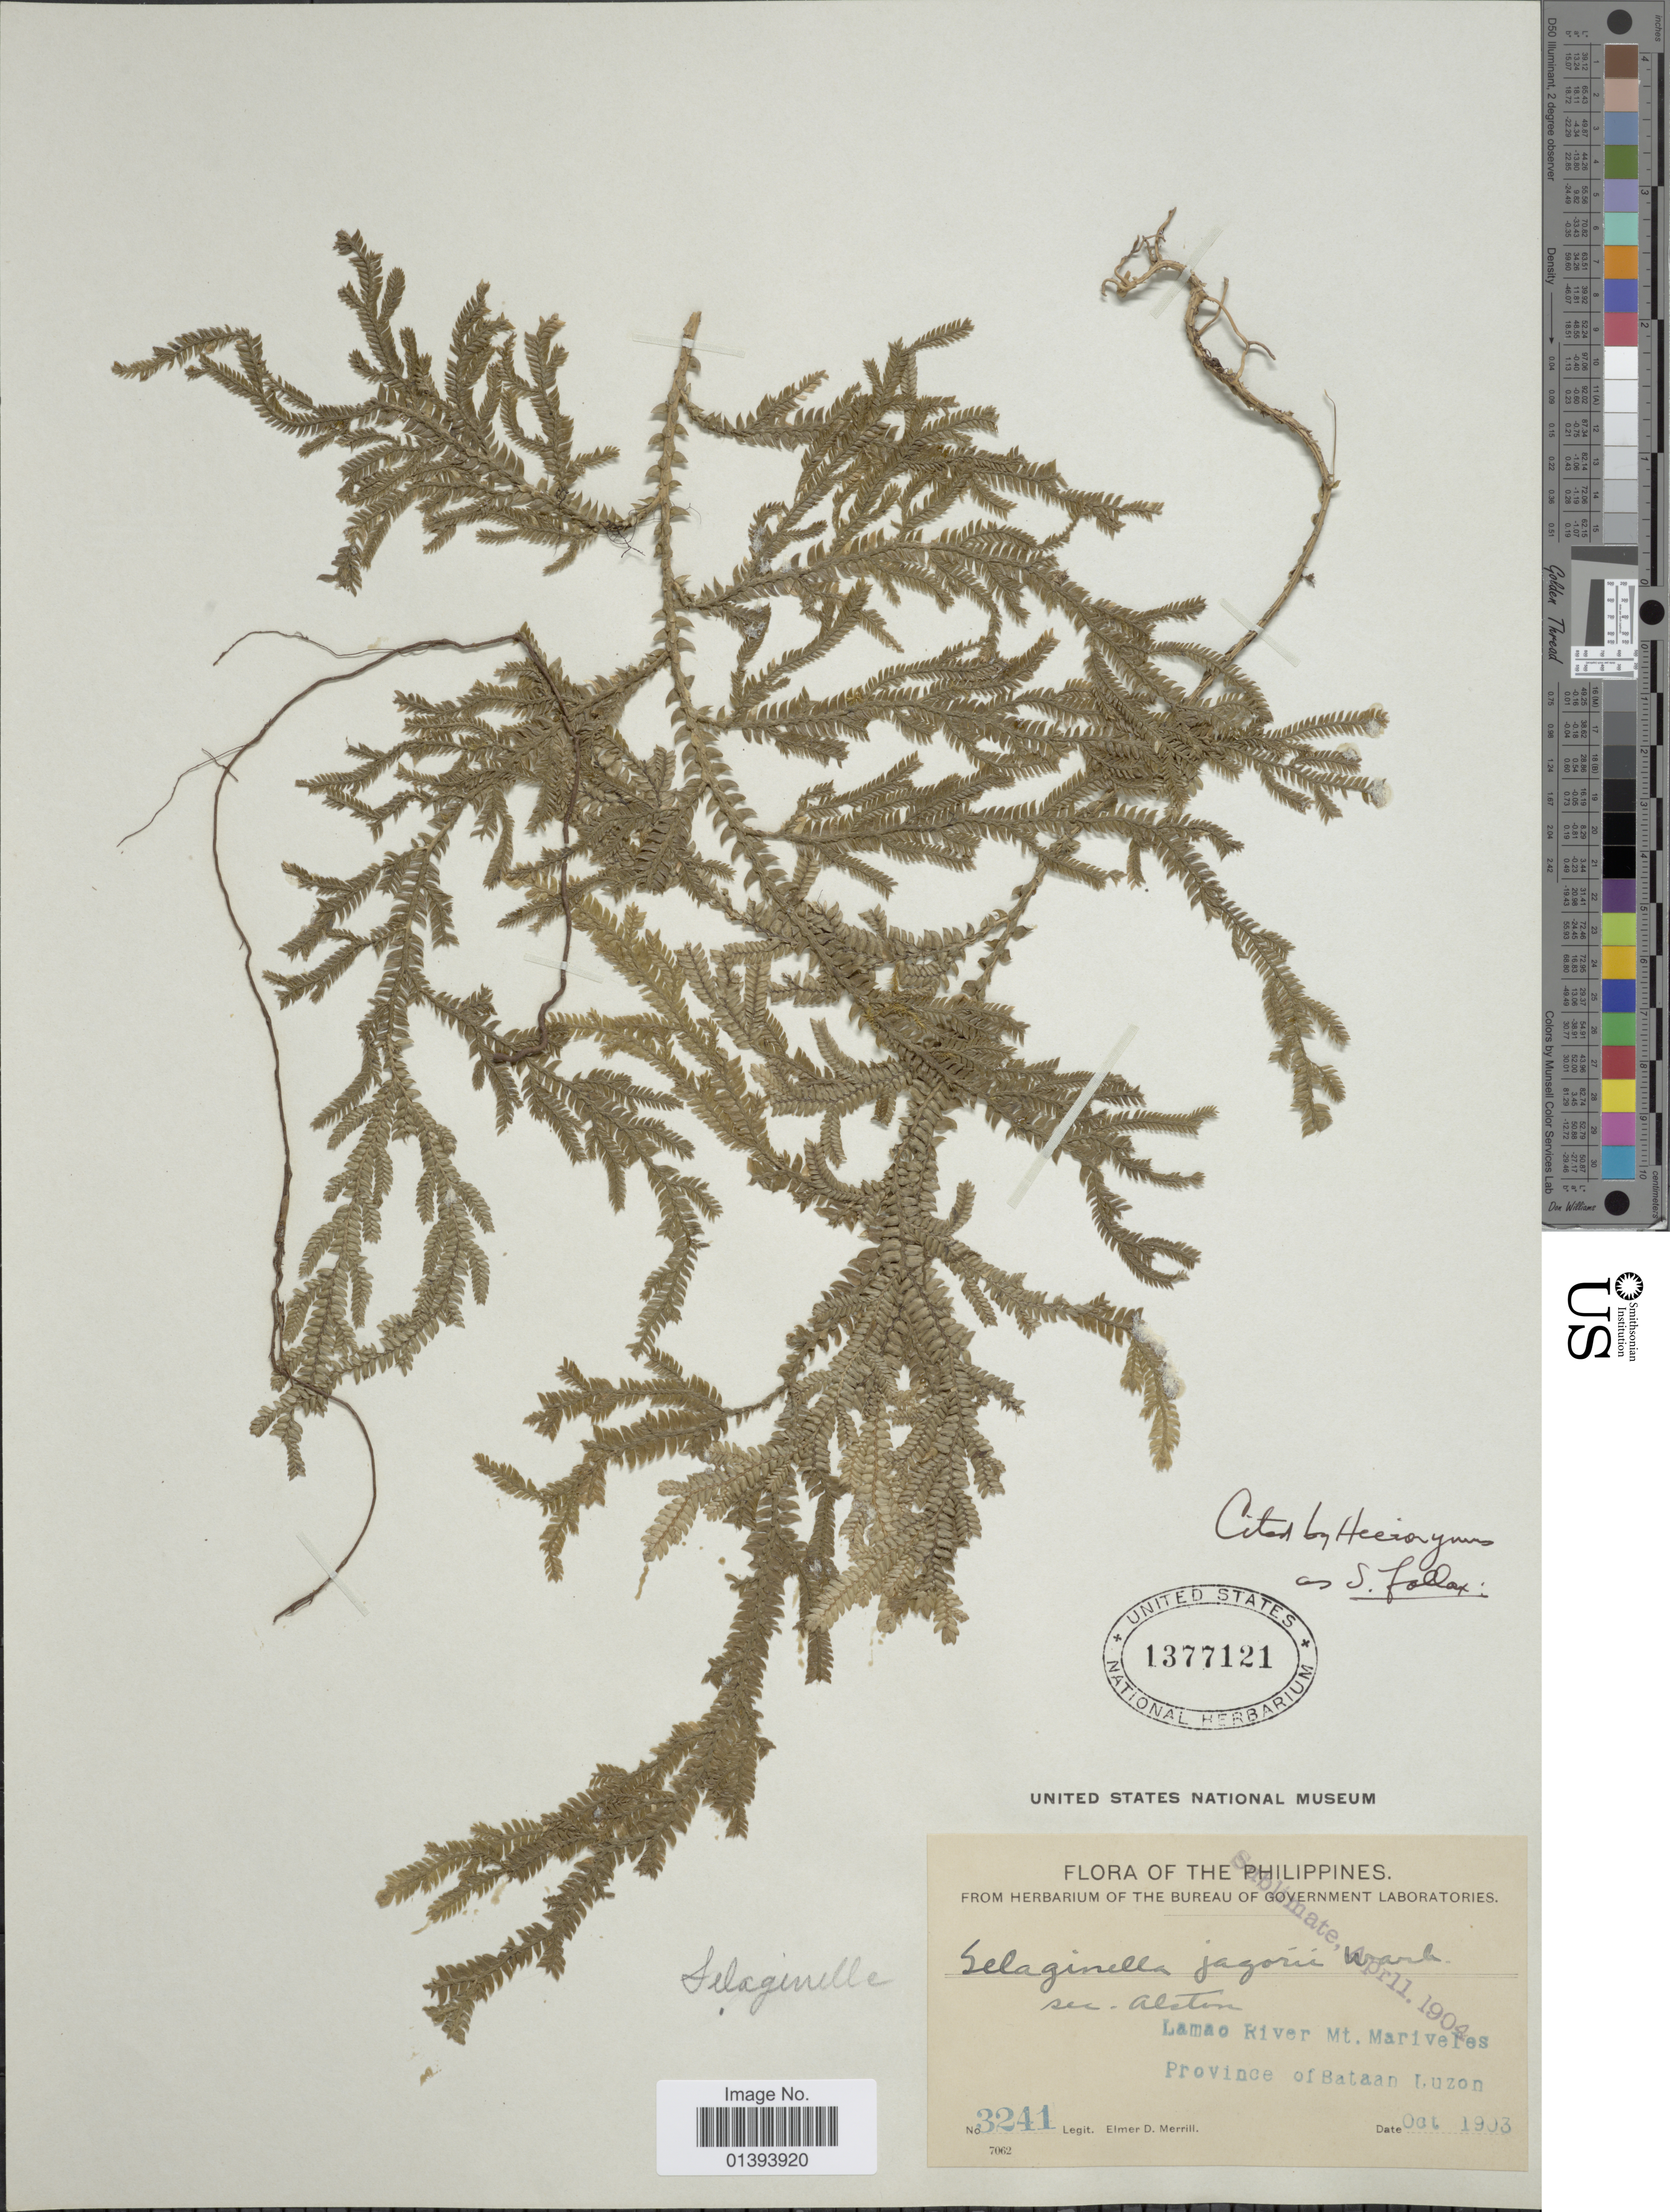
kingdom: Plantae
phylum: Tracheophyta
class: Lycopodiopsida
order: Selaginellales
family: Selaginellaceae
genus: Selaginella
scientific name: Selaginella jagorii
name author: Warb.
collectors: E. D. Merrill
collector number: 3241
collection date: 1903-10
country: Philippines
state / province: Central Luzon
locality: Lamao River Mt. Mariveles, Province of Bataan Luzon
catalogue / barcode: US 1377121